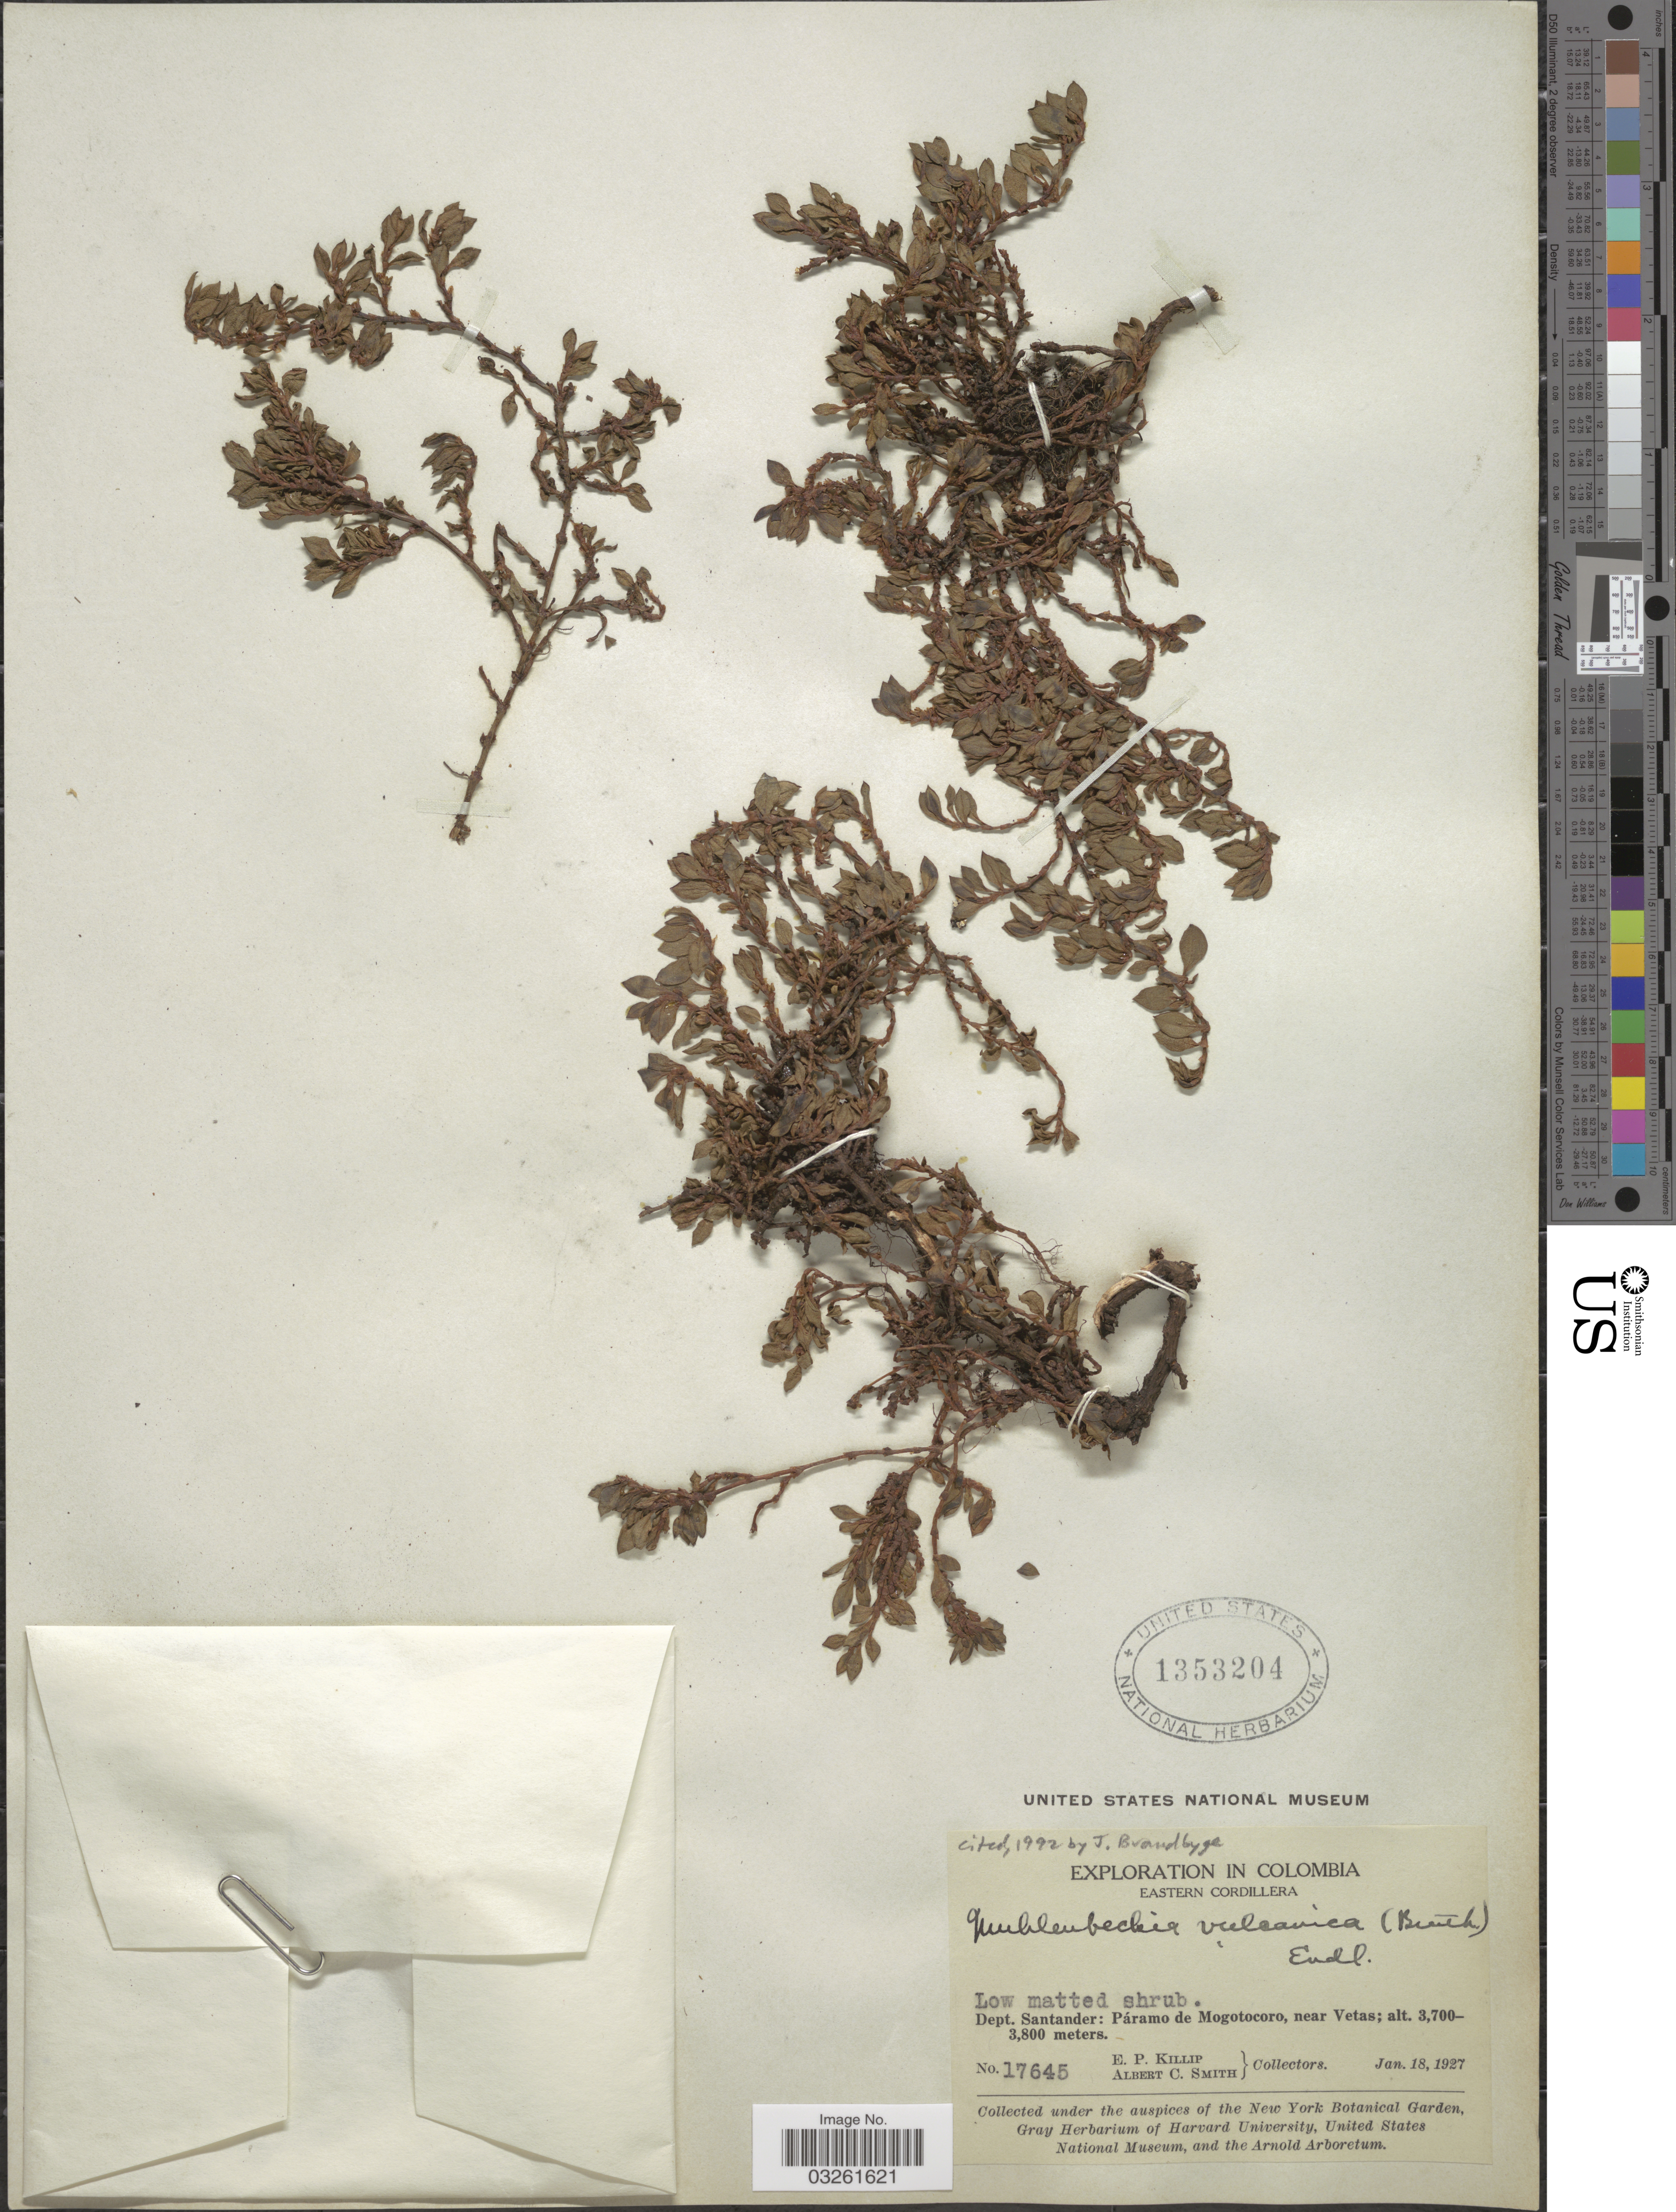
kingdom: Plantae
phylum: Tracheophyta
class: Magnoliopsida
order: Caryophyllales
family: Polygonaceae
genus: Muehlenbeckia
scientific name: Muehlenbeckia volcanica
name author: (Benth.) Endl.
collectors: E. P. Killip & A. C. Smith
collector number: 17645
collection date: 1927-01-18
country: Colombia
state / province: Santander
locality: Eastern Cordillera. Dept. Santander: Páramo de Mogotocoro, near Vetas.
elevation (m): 3700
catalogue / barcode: US 1353204